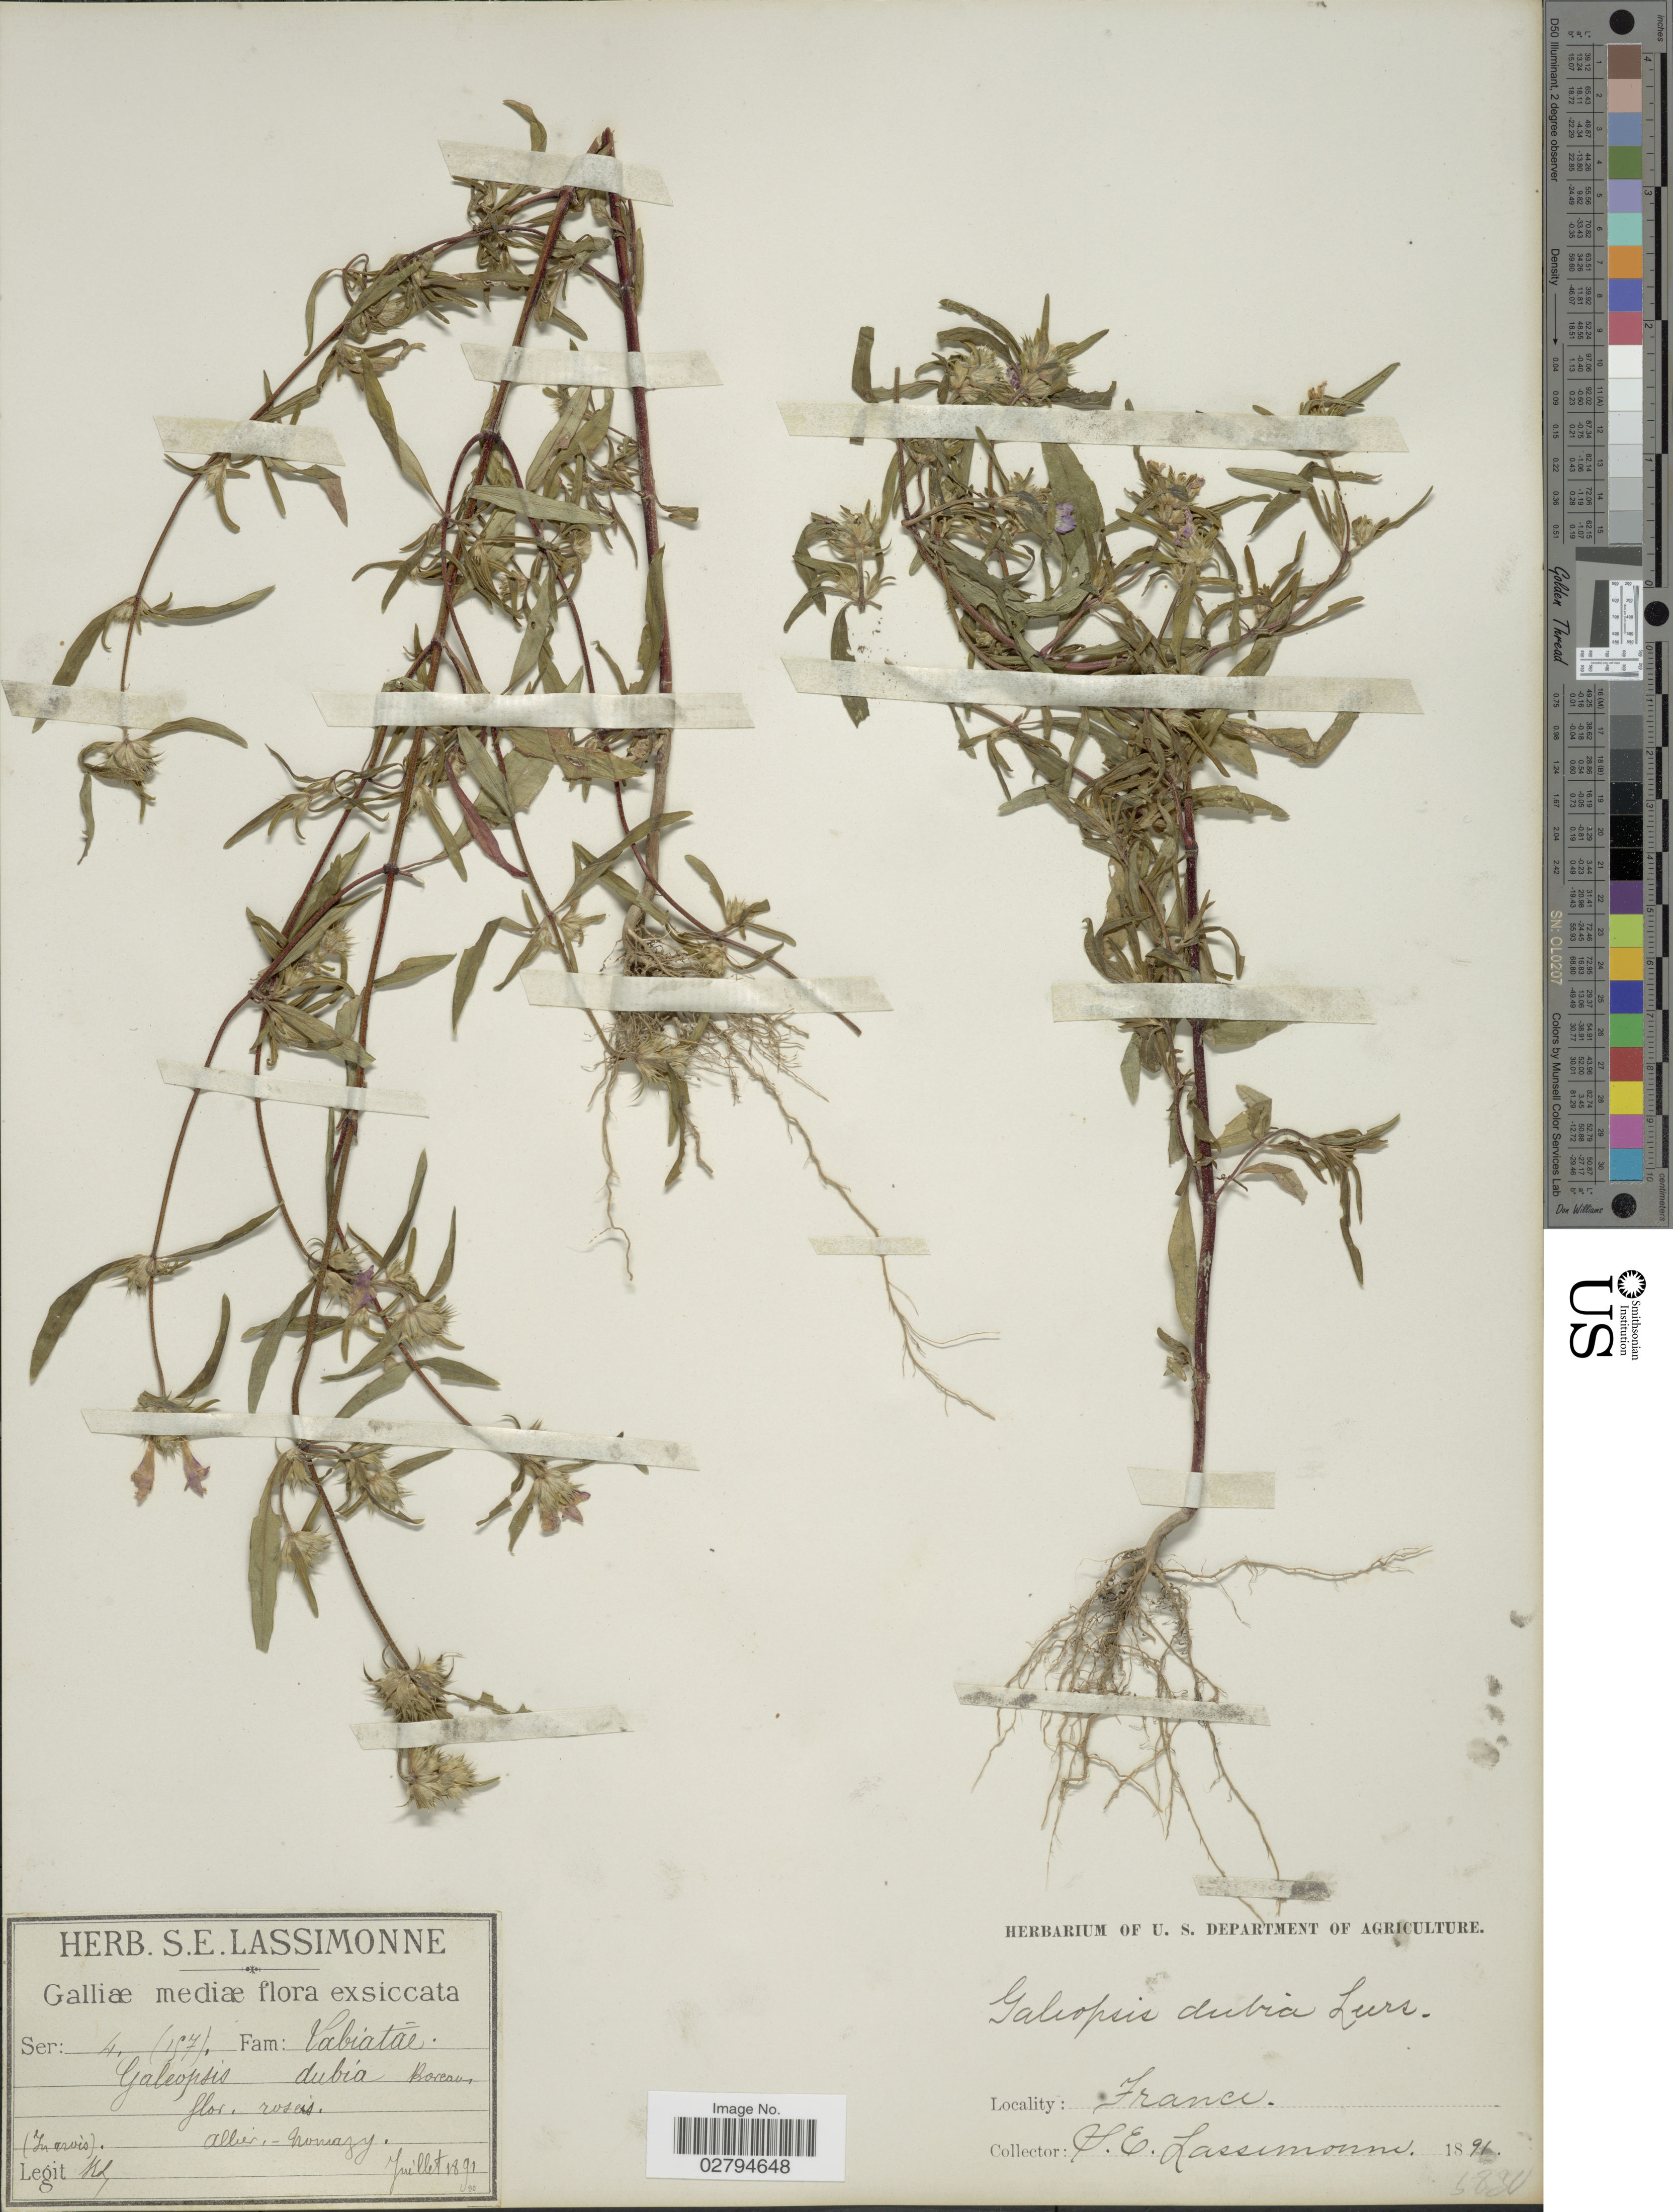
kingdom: Plantae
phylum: Tracheophyta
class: Magnoliopsida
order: Lamiales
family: Lamiaceae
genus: Galeopsis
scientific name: Galeopsis dubia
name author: Leers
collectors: S. Lassimonne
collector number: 4 (157)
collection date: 1891-07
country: France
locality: Galliæ mediæ. Allier-Nomazy.